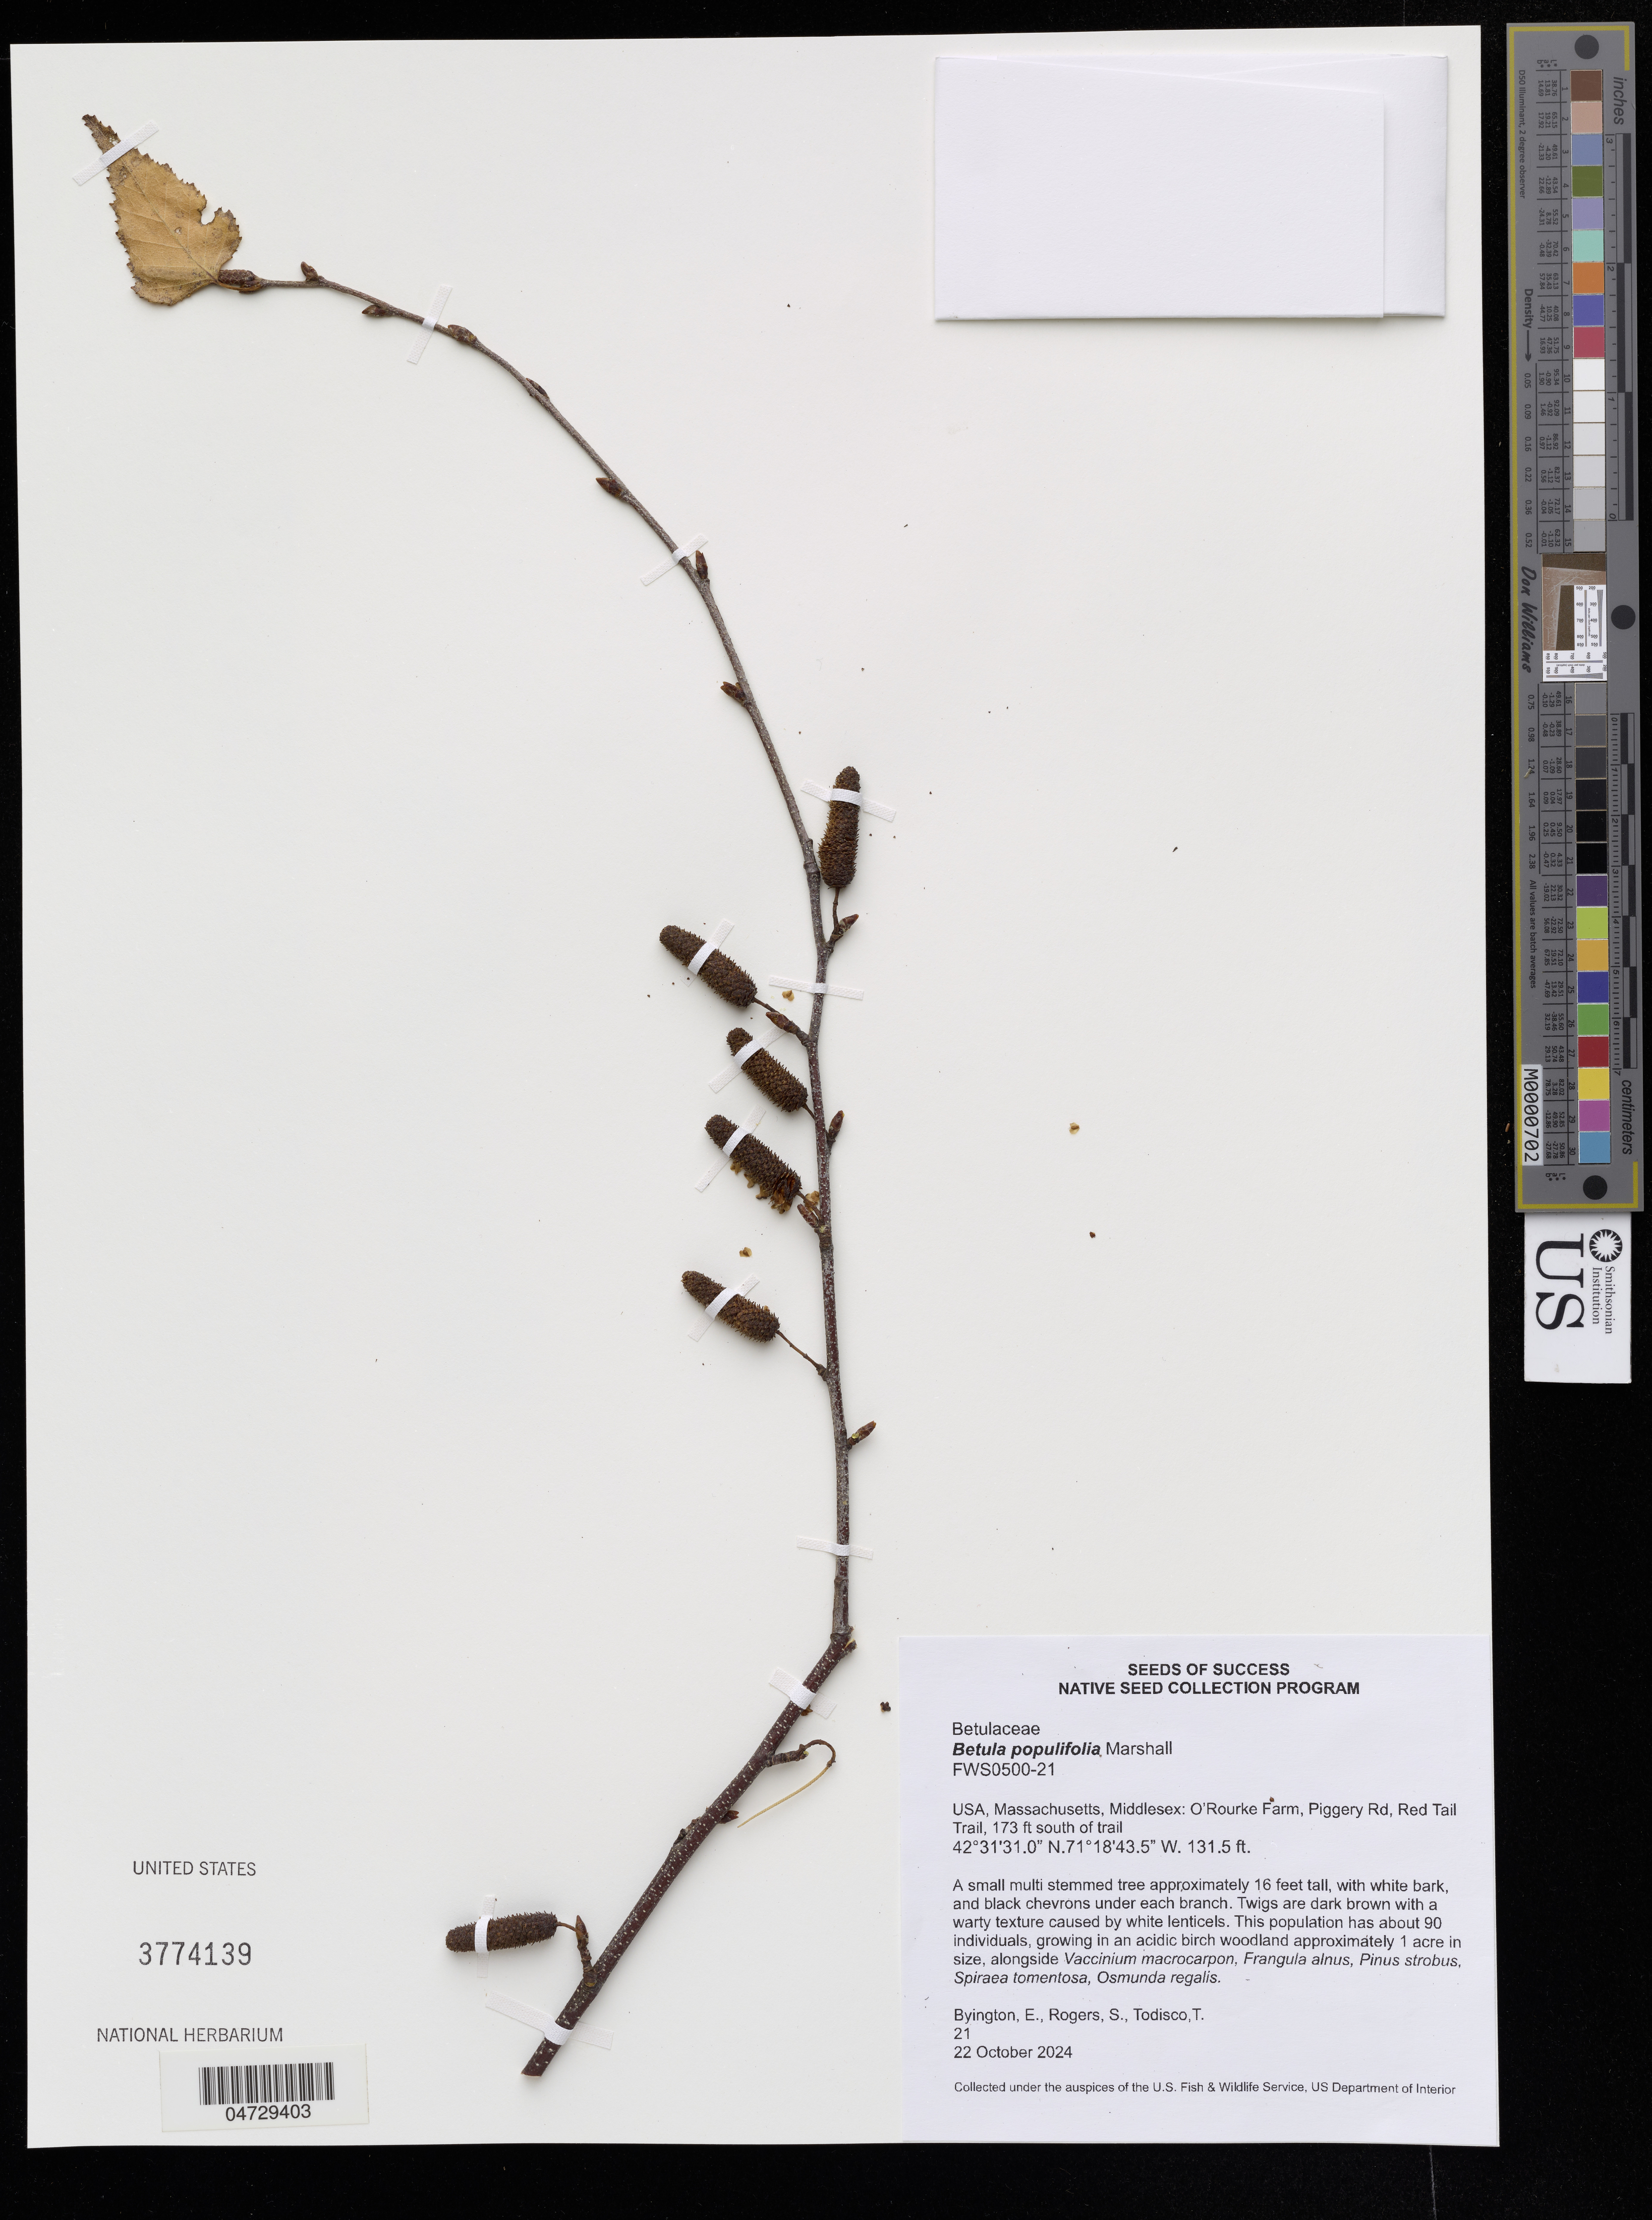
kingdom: Plantae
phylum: Tracheophyta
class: Magnoliopsida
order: Fagales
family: Betulaceae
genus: Betula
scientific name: Betula populifolia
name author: Marshall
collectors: E. Byington, S. Rogers & T. Todisco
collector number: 21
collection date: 2024-10-22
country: United States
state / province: Massachusetts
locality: Middlesex: O'Rourke Farm, Piggery Rd, Red Tail Trail, 173 ft south of trail.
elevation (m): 40.1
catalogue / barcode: US 3774139